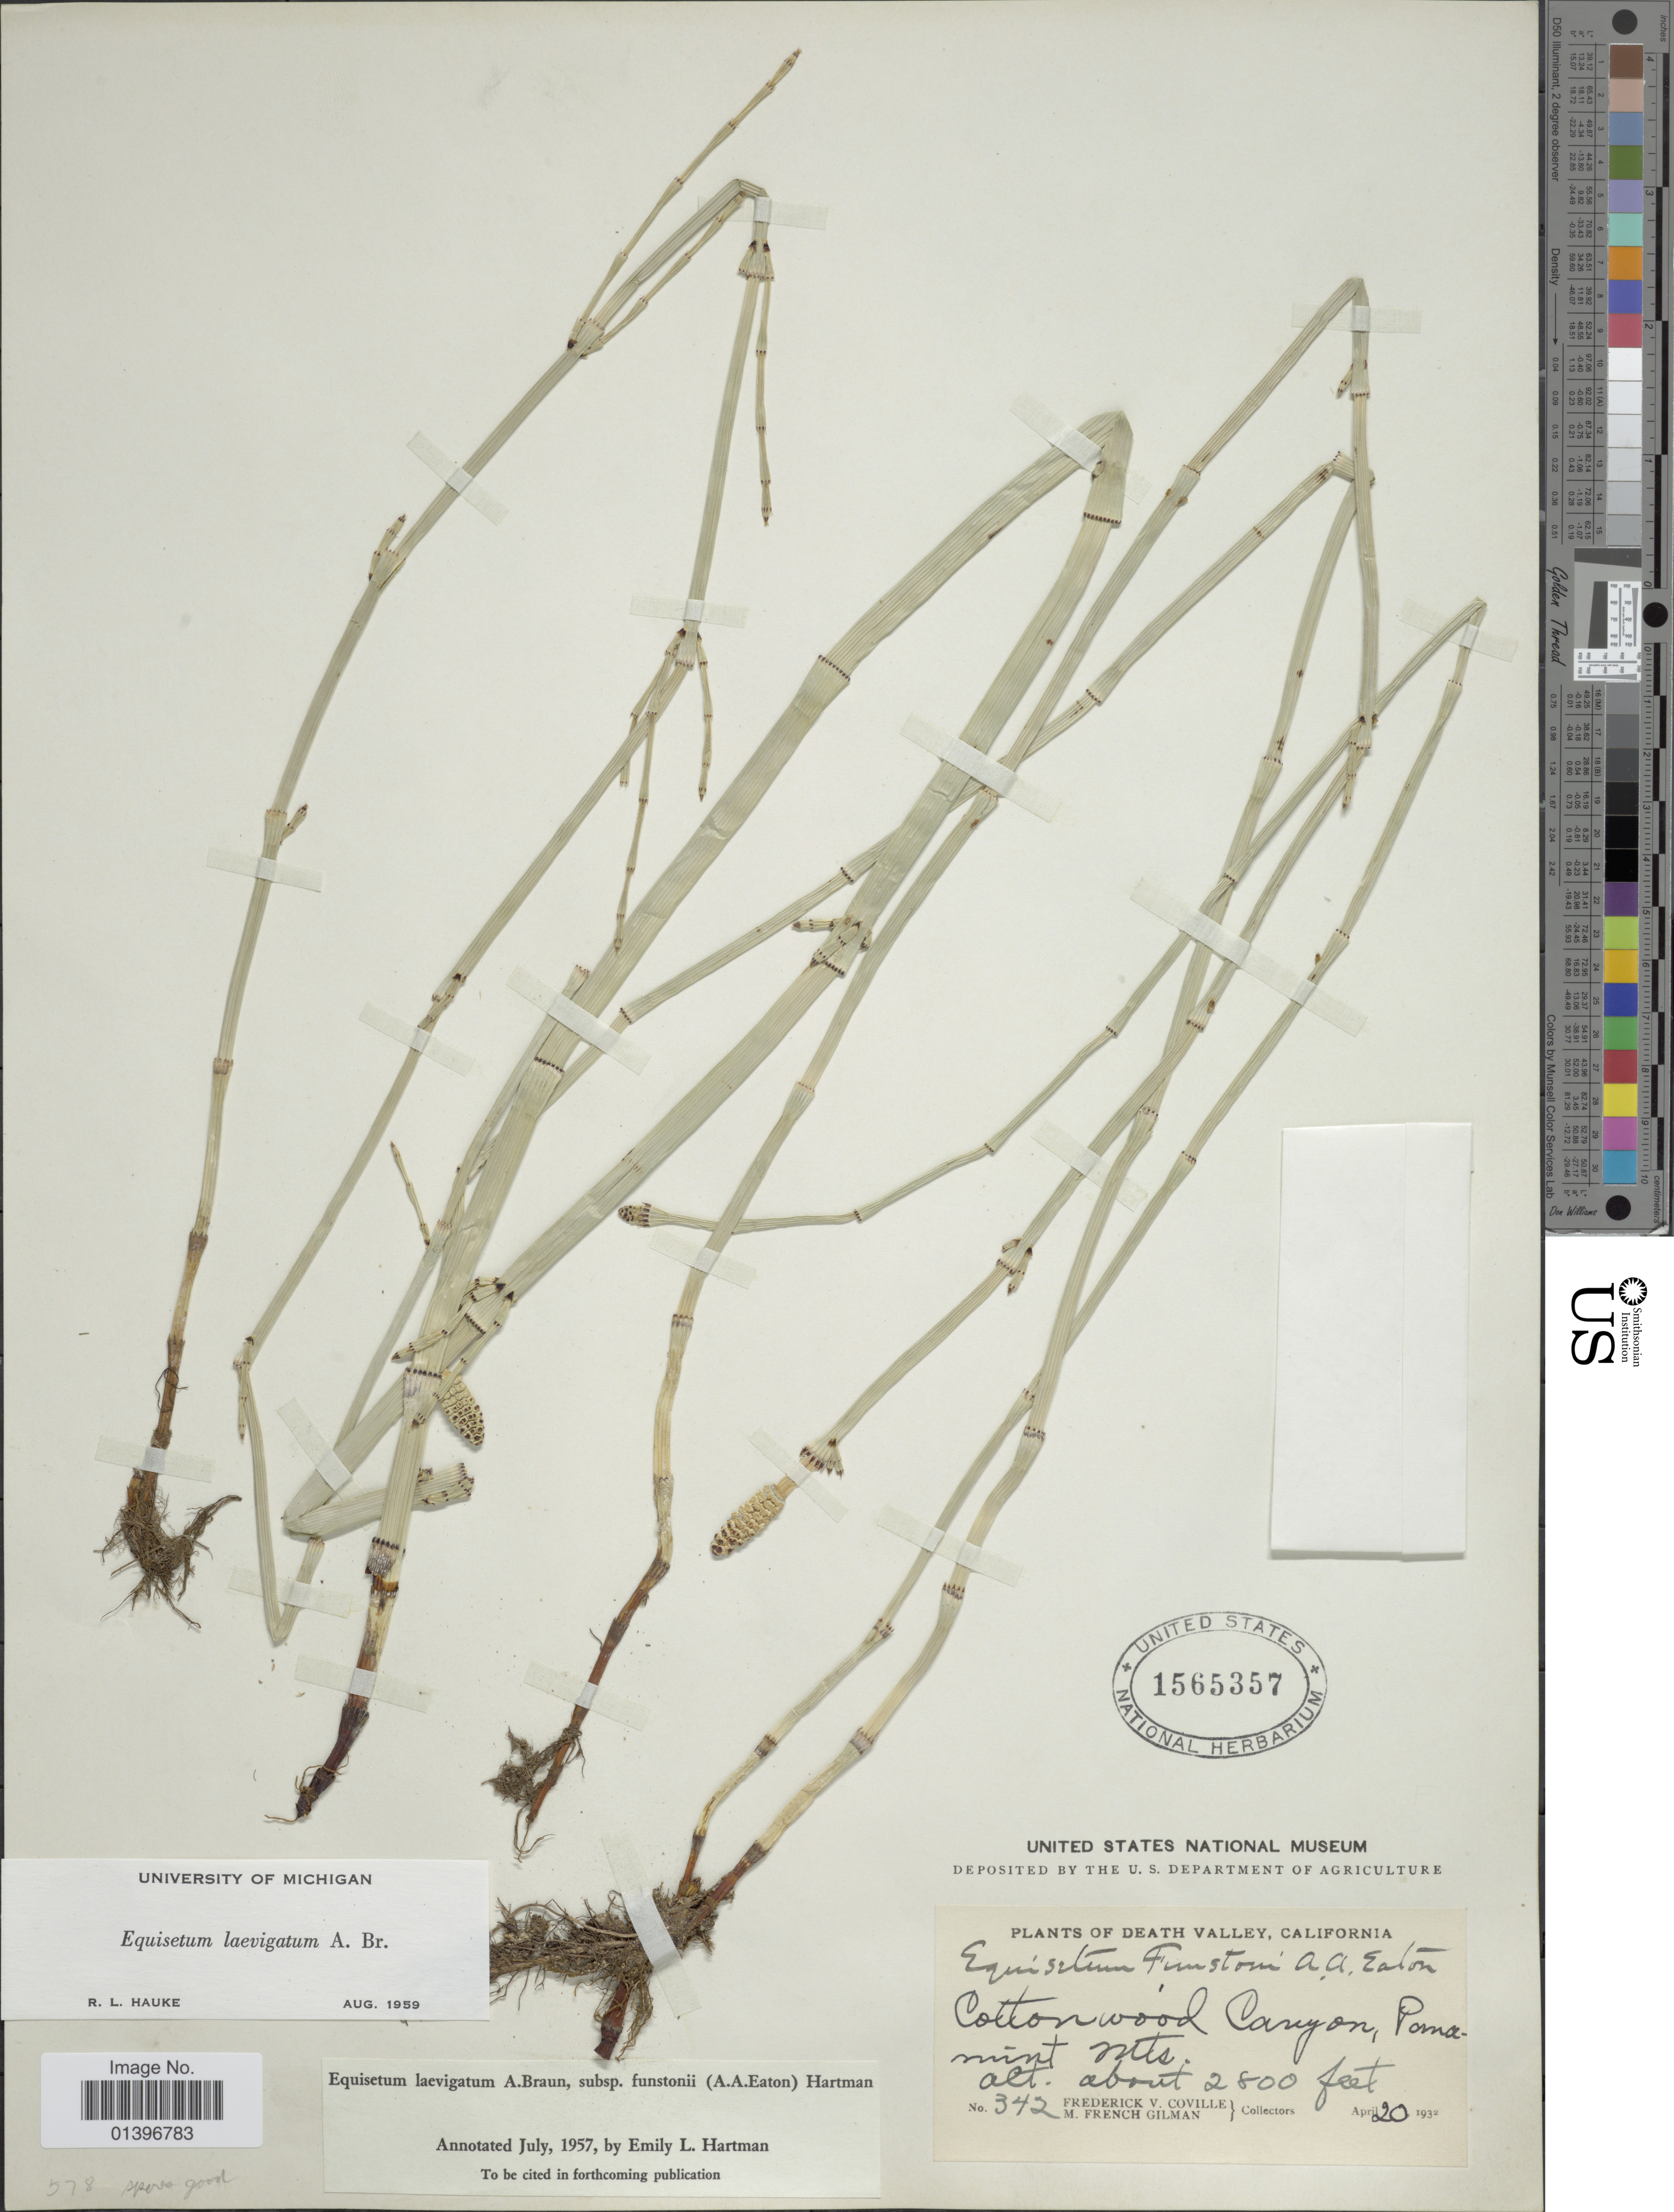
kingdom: Plantae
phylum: Tracheophyta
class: Polypodiopsida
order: Equisetales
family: Equisetaceae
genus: Equisetum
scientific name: Equisetum laevigatum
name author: A. Braun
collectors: F. V. Coville & M. F. Gilman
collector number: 342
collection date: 1932-04-20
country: United States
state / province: California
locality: Death Valley. Cottonwood Canyon, Panamint Mts.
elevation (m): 853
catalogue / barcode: US 1565357